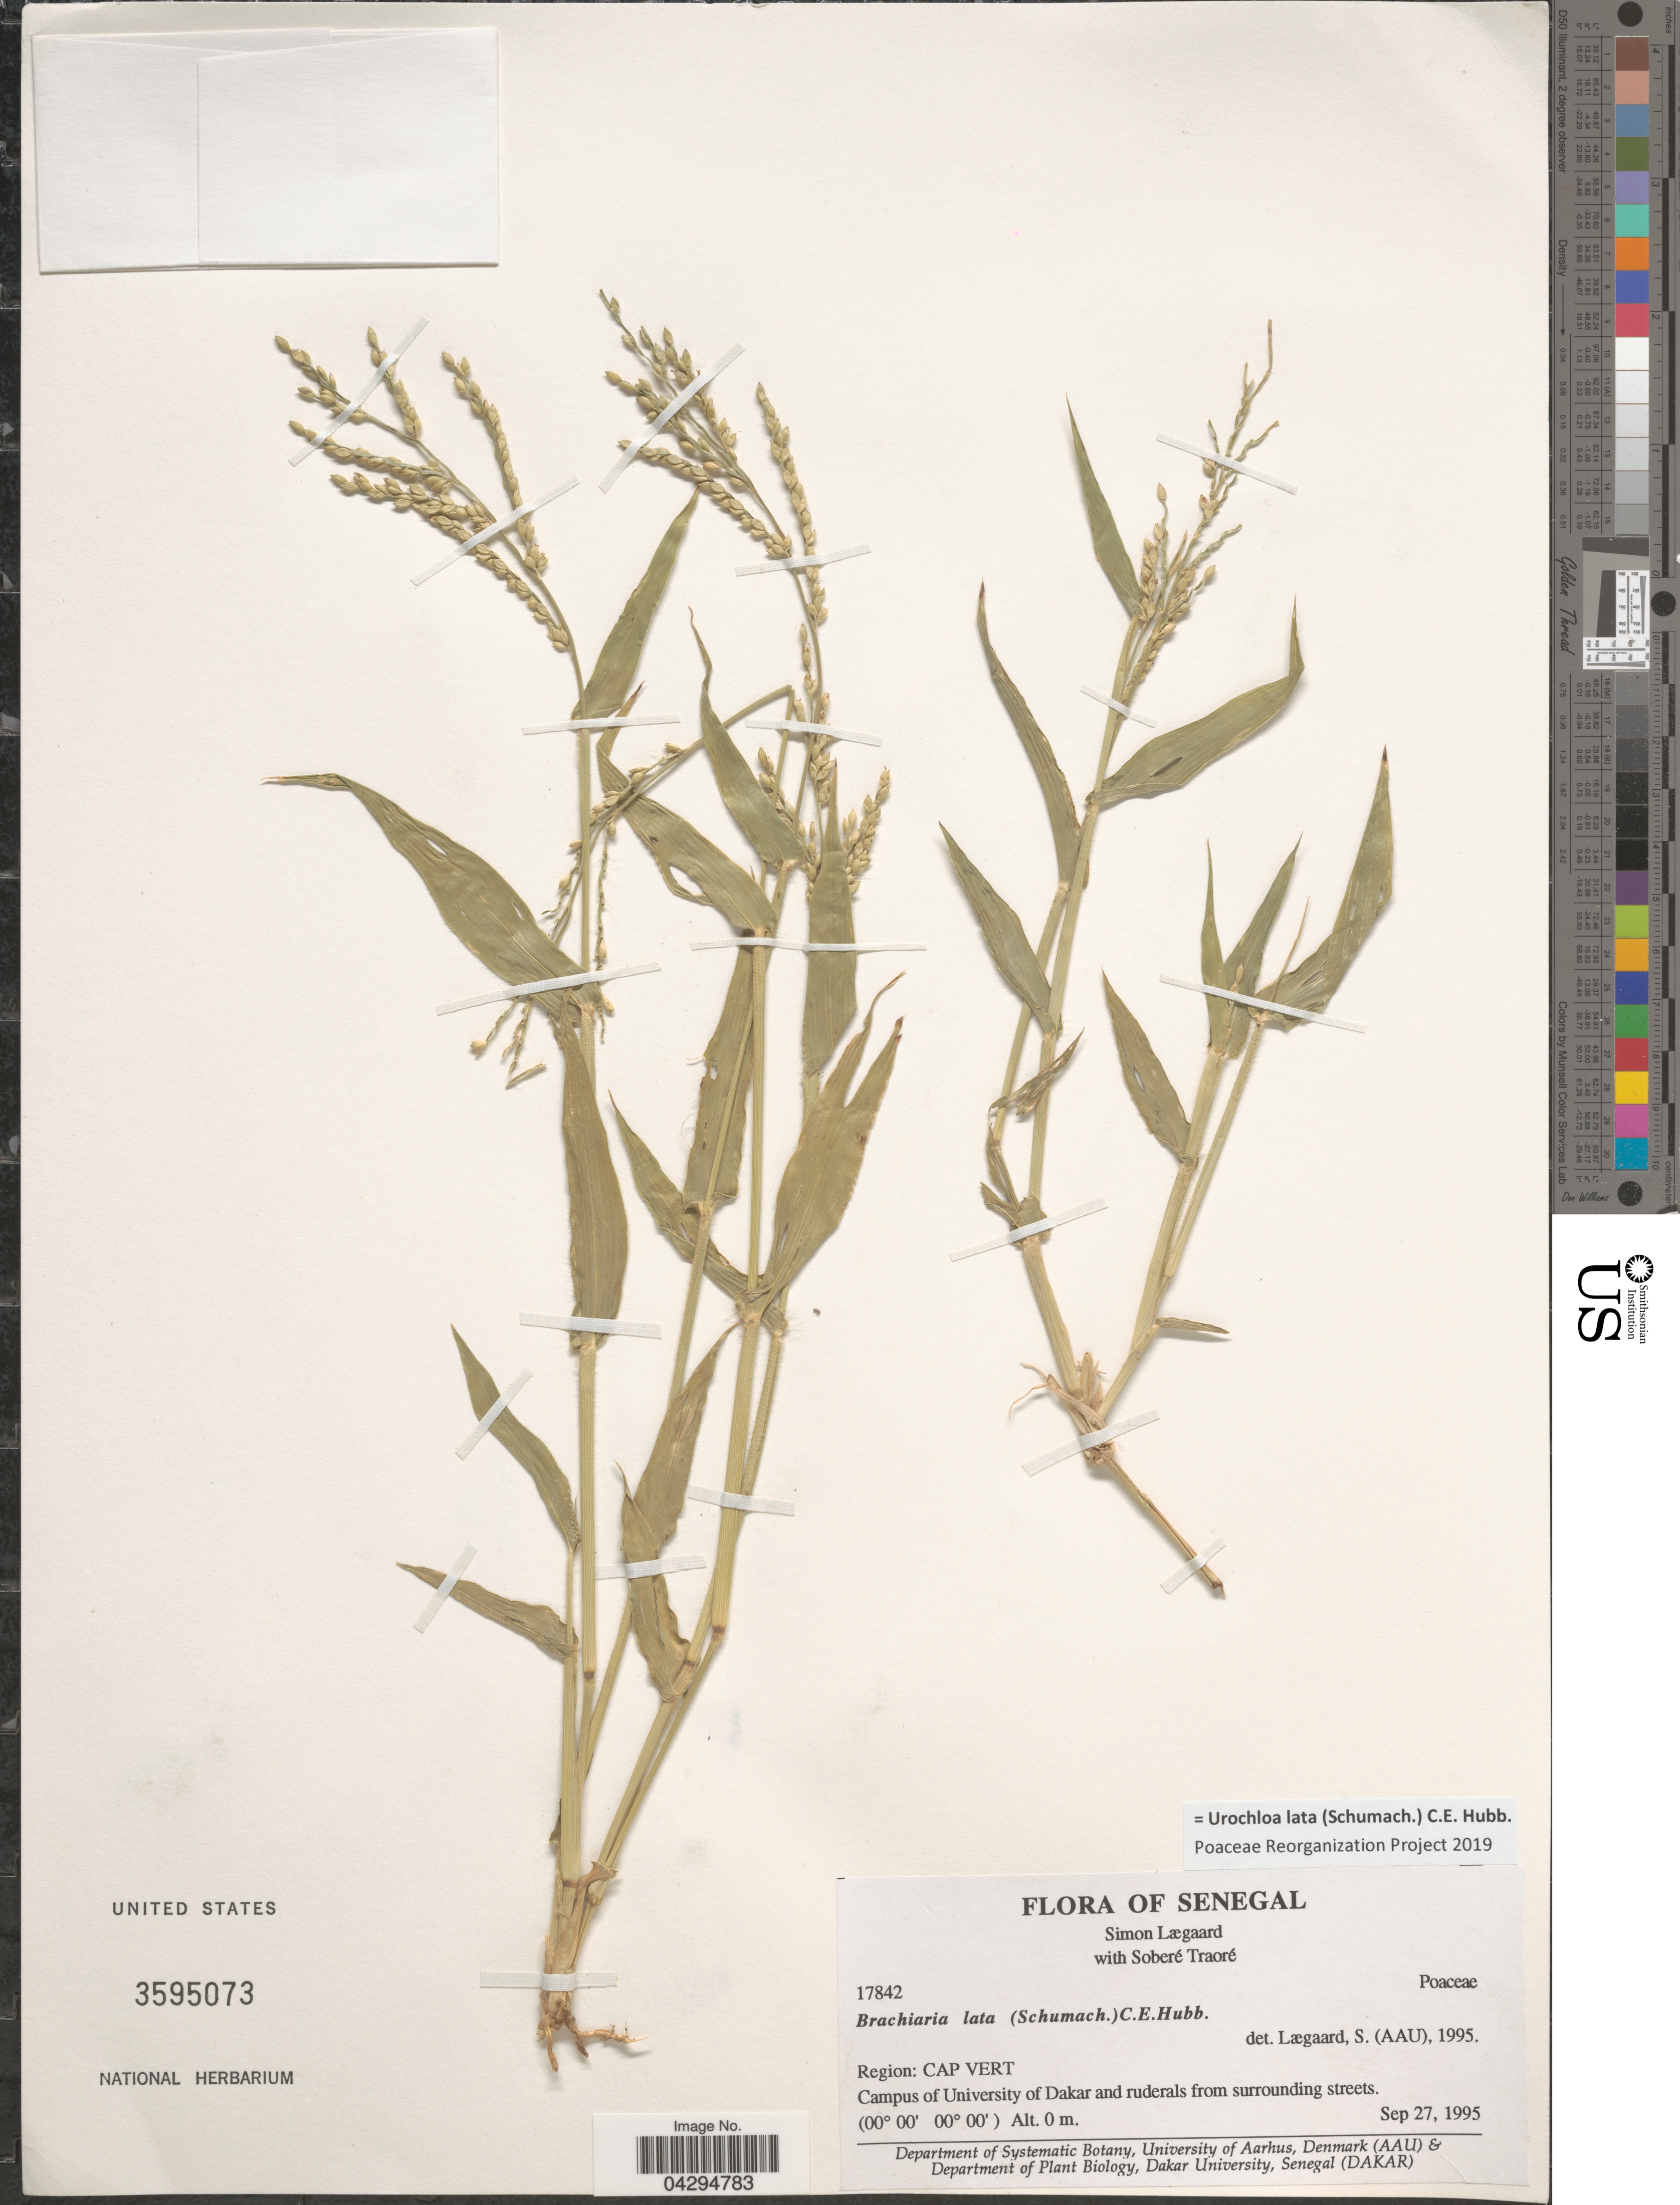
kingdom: Plantae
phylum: Tracheophyta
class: Liliopsida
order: Poales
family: Poaceae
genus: Urochloa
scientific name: Urochloa lata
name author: (Schumach.) C. E. Hubb.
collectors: S. Lægaard & S. Traore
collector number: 17842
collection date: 1995-09-27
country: Senegal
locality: Region: Cap Vert. Campus of University of Dakar and ruderals from surrounding streets.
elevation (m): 0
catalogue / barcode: US 3595073